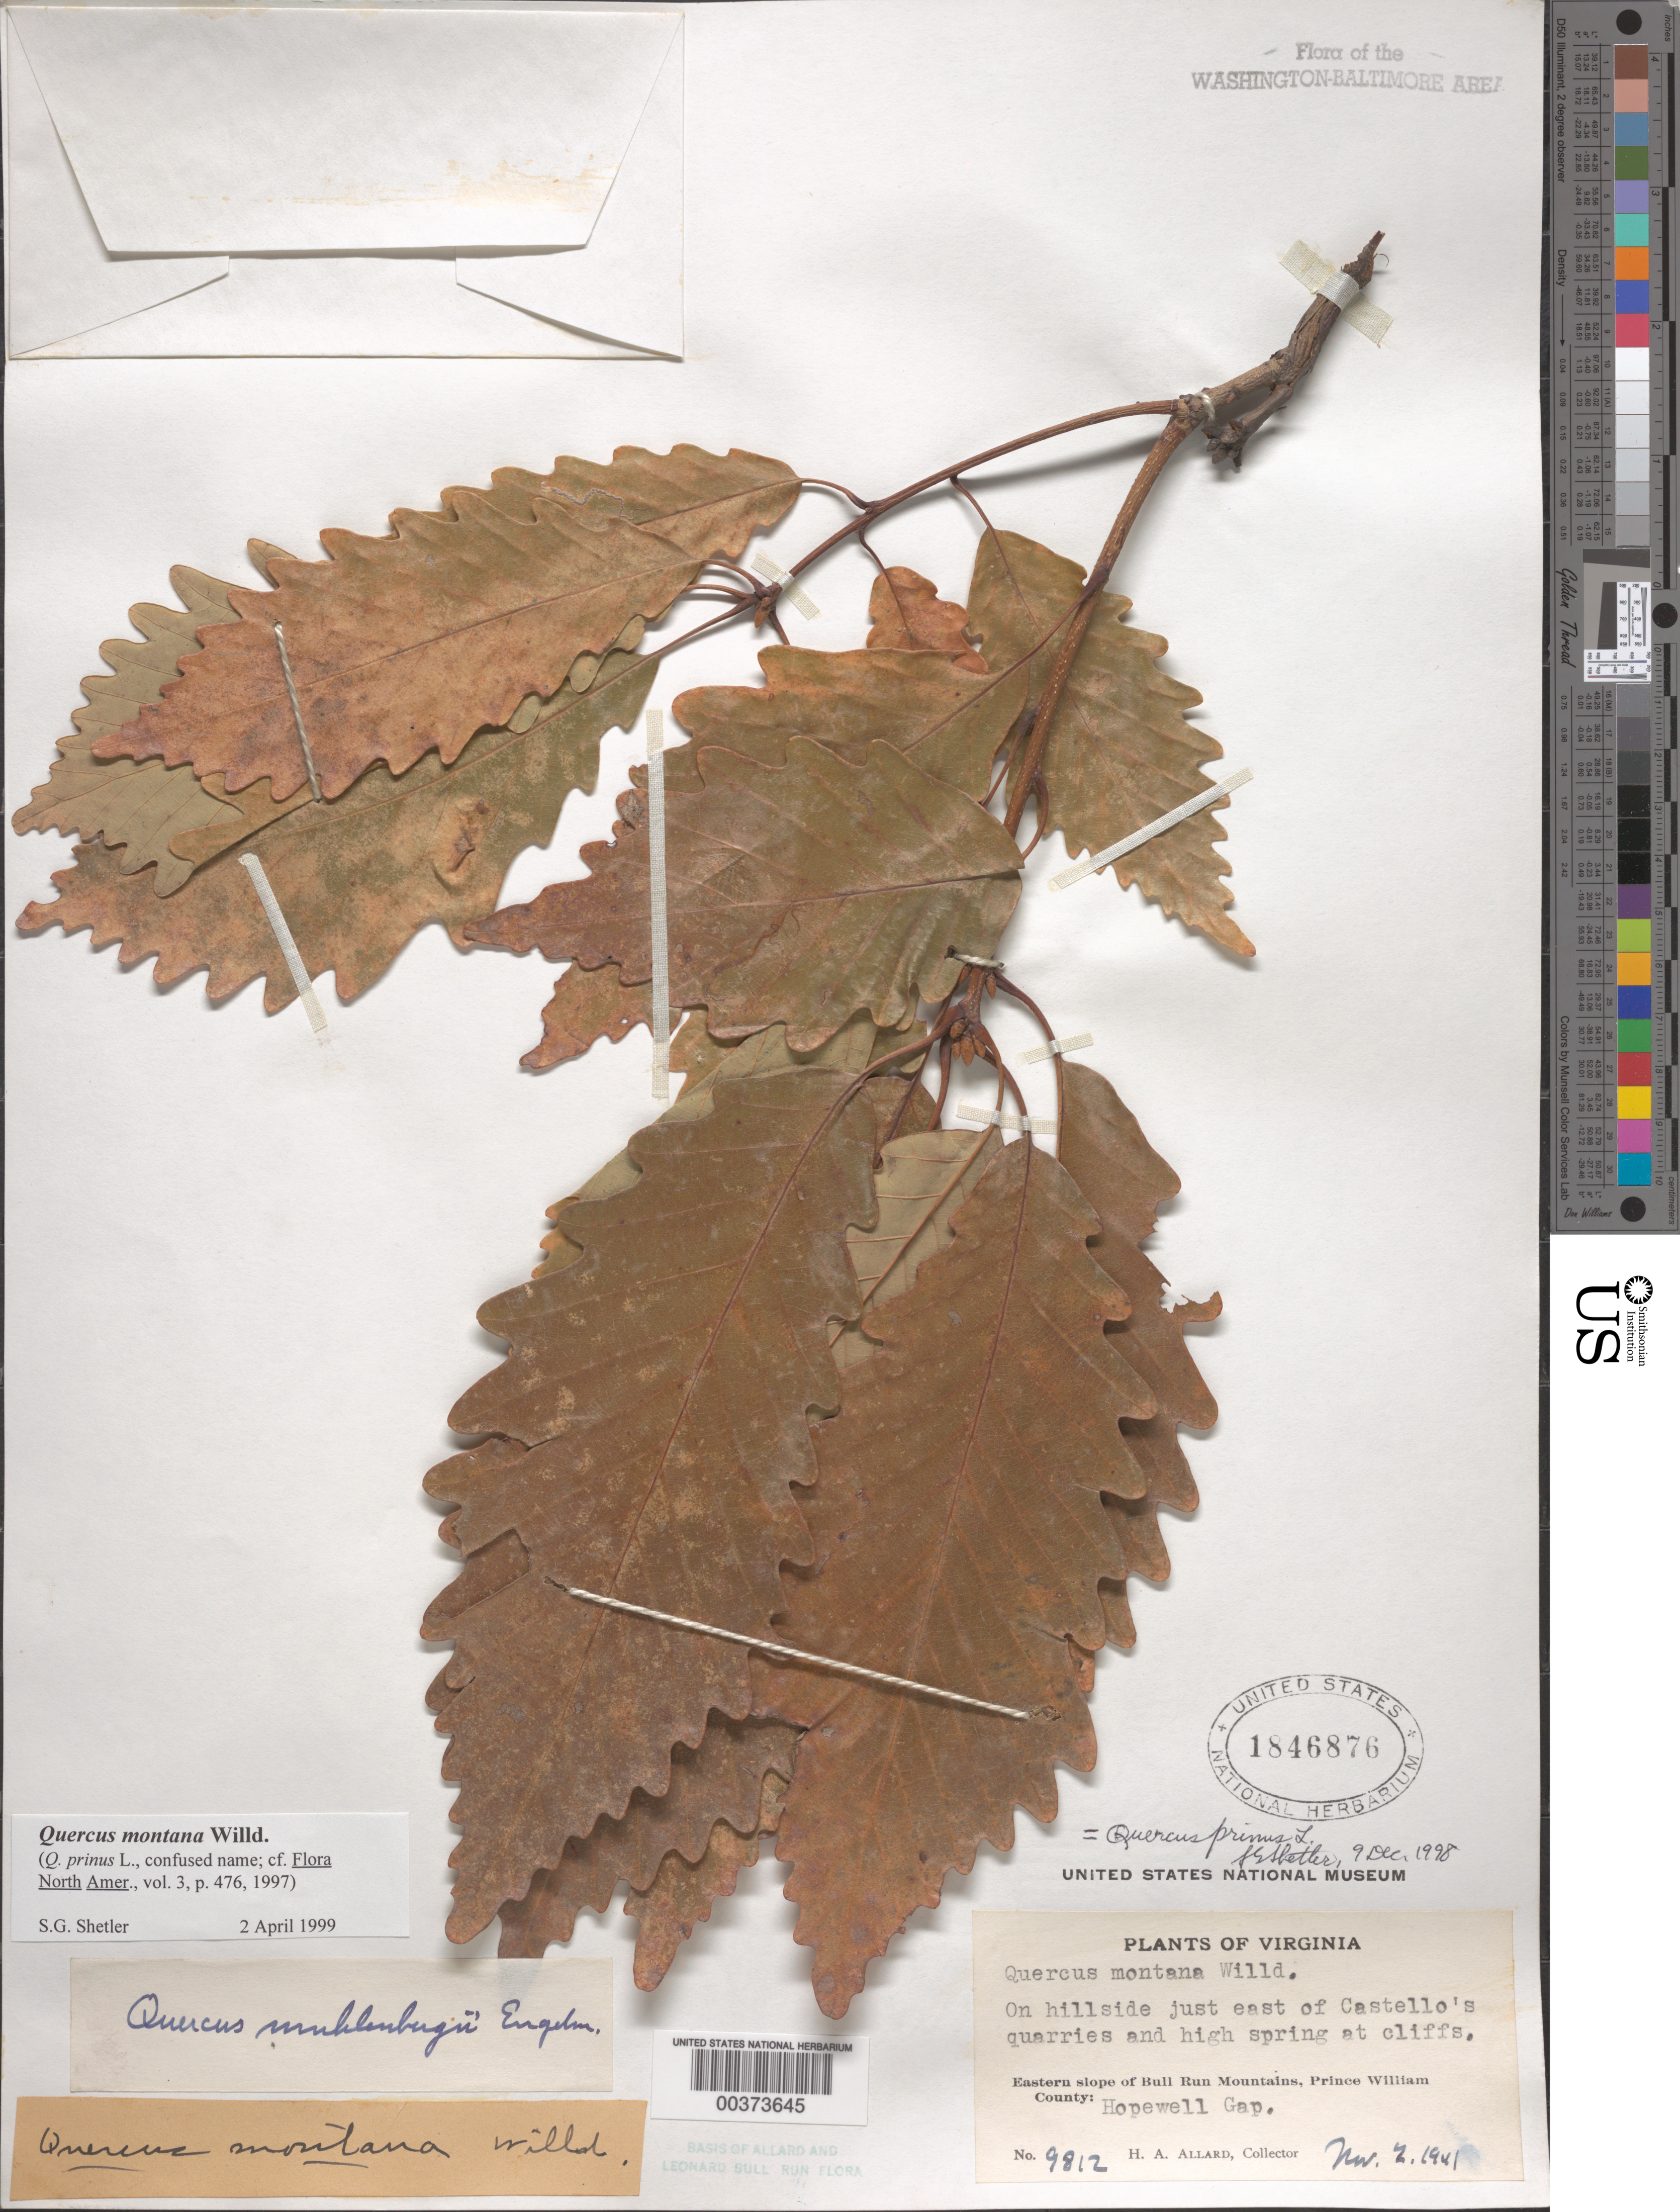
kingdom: Plantae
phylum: Tracheophyta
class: Magnoliopsida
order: Fagales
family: Fagaceae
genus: Quercus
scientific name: Quercus montana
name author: Willd.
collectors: H. A. Allard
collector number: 9812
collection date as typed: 02 Nov 1941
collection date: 1941-11-02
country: United States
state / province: Virginia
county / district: Prince William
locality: East of Castellos Quarry, Hopewell Gap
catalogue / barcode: US 1846876